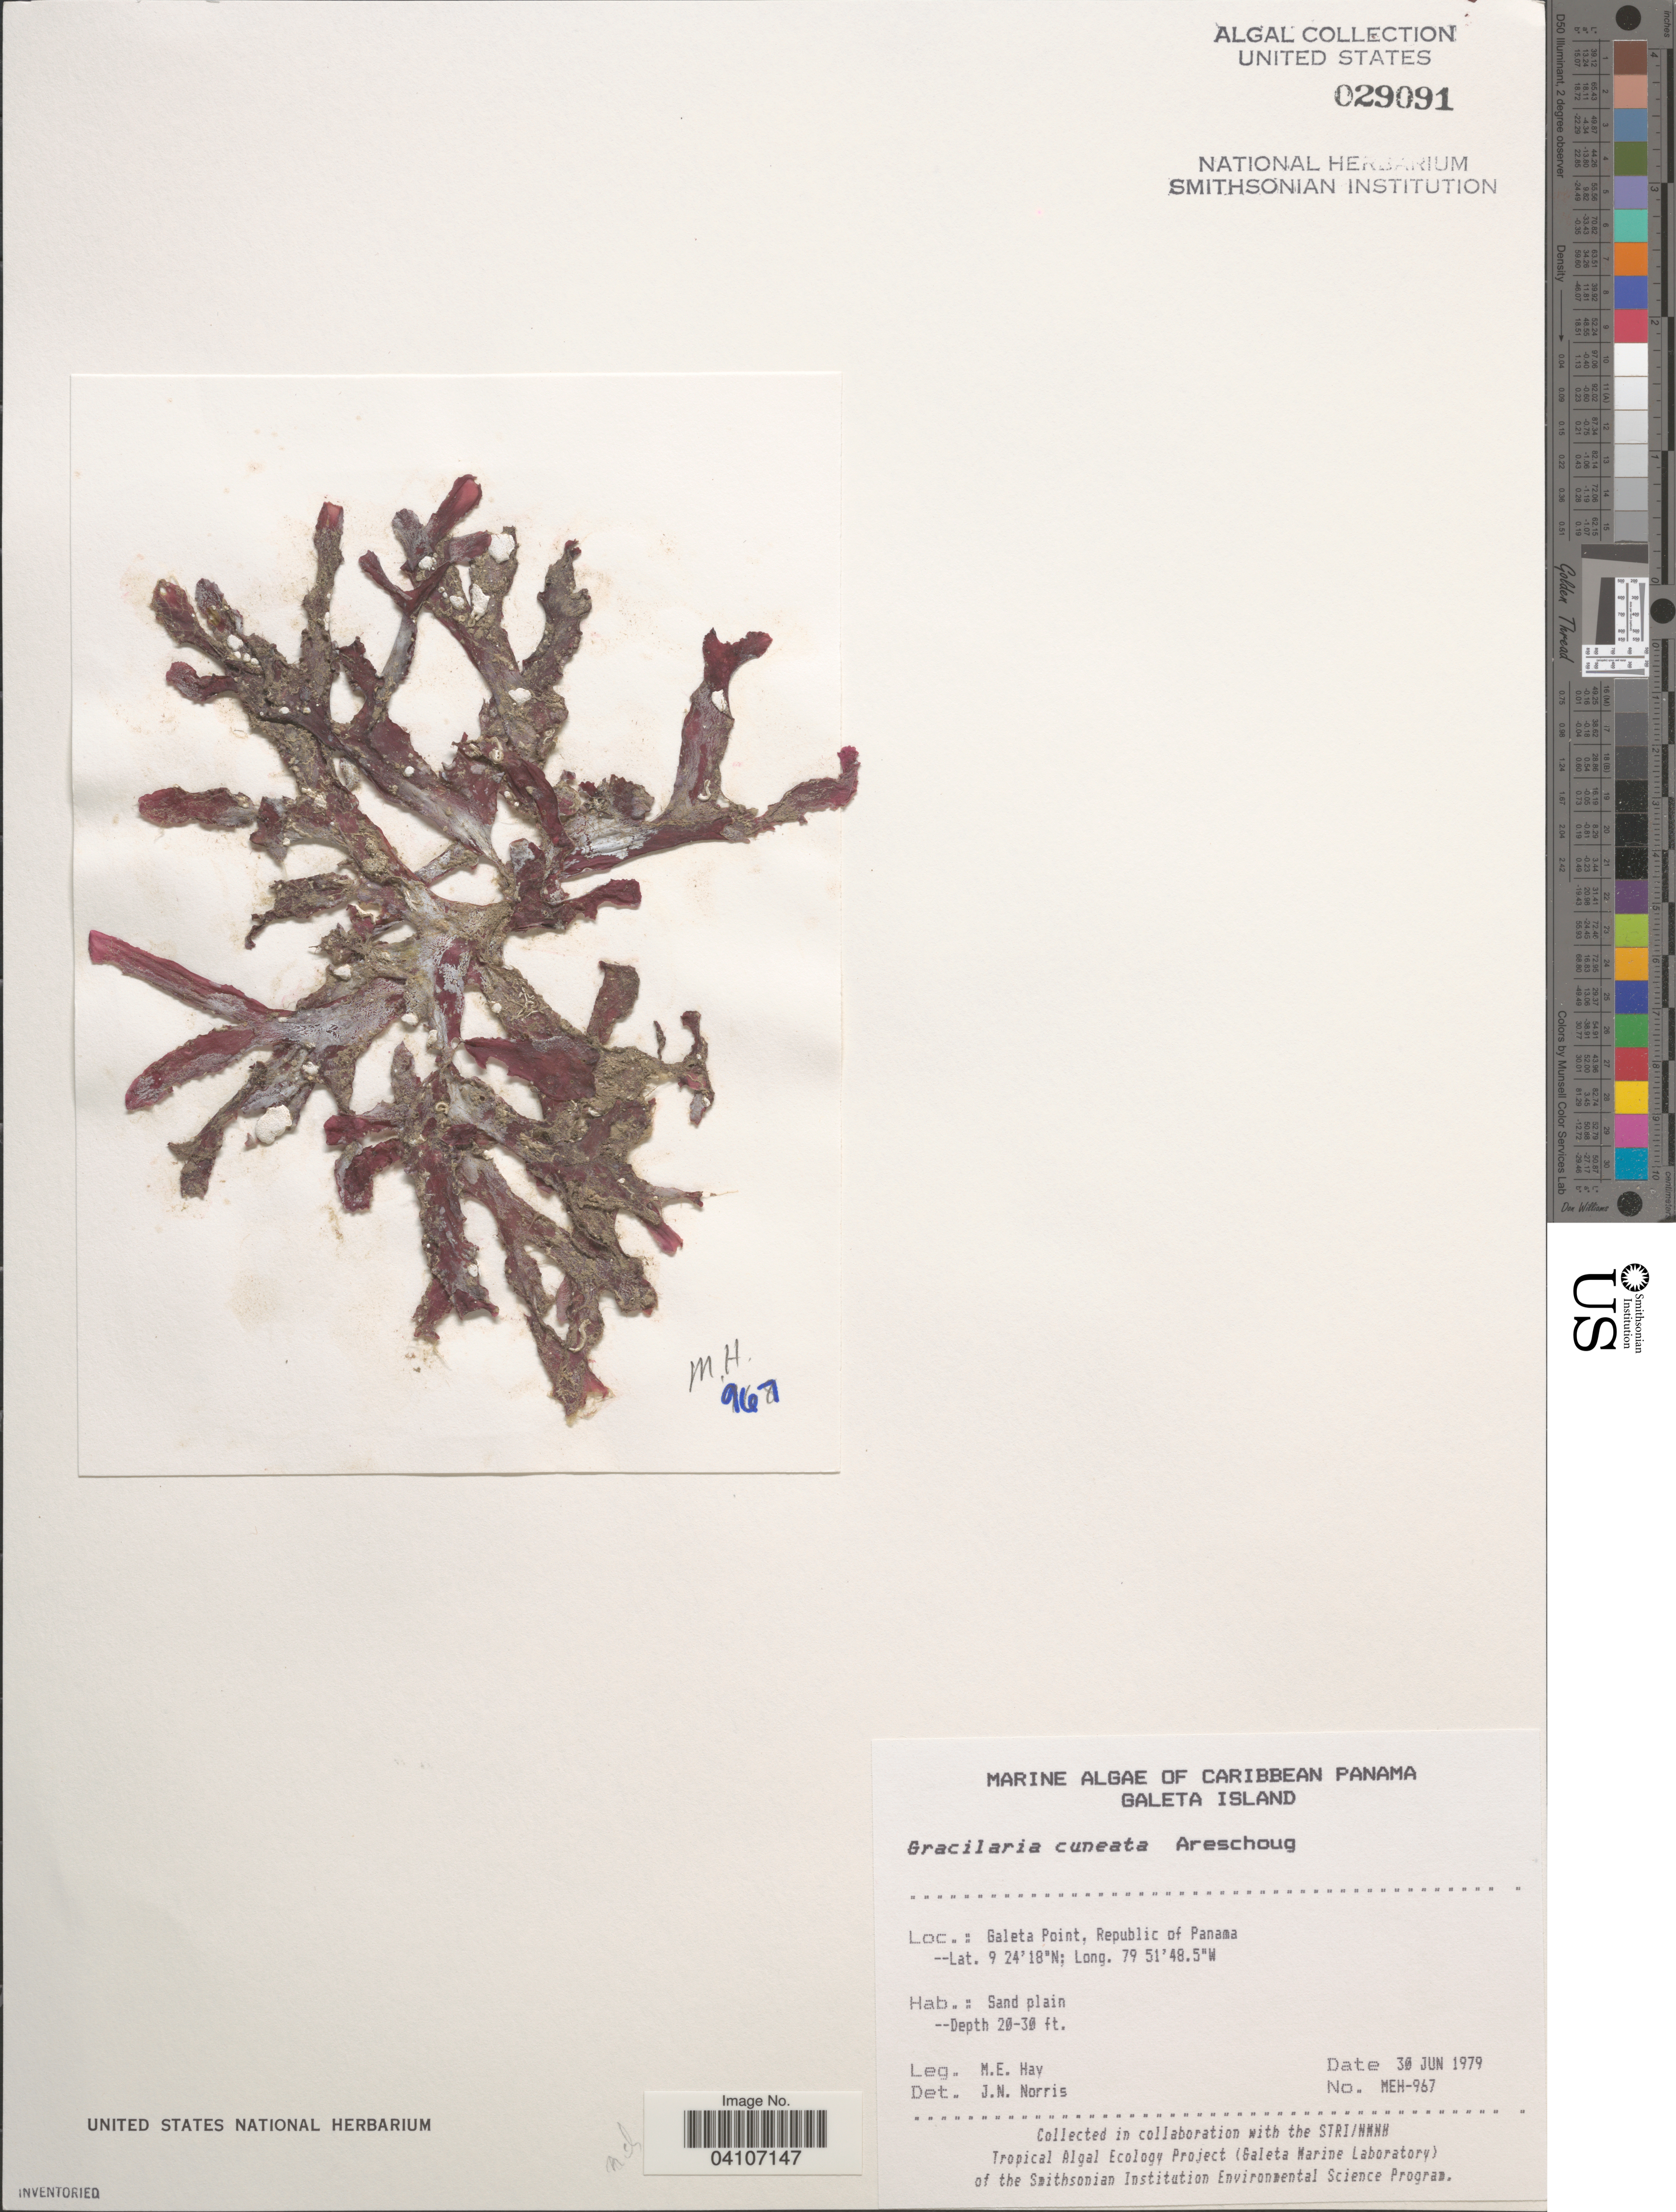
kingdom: Plantae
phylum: Rhodophyta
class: Florideophyceae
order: Gracilariales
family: Gracilariaceae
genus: Gracilaria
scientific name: Gracilaria cuneata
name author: Aresch.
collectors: M. E. Hay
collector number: MEH-967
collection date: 1979-06-30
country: Panama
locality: Caribbean Panama. Galeta Island. Galeta Point, Republic of Panama.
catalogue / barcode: US 29091